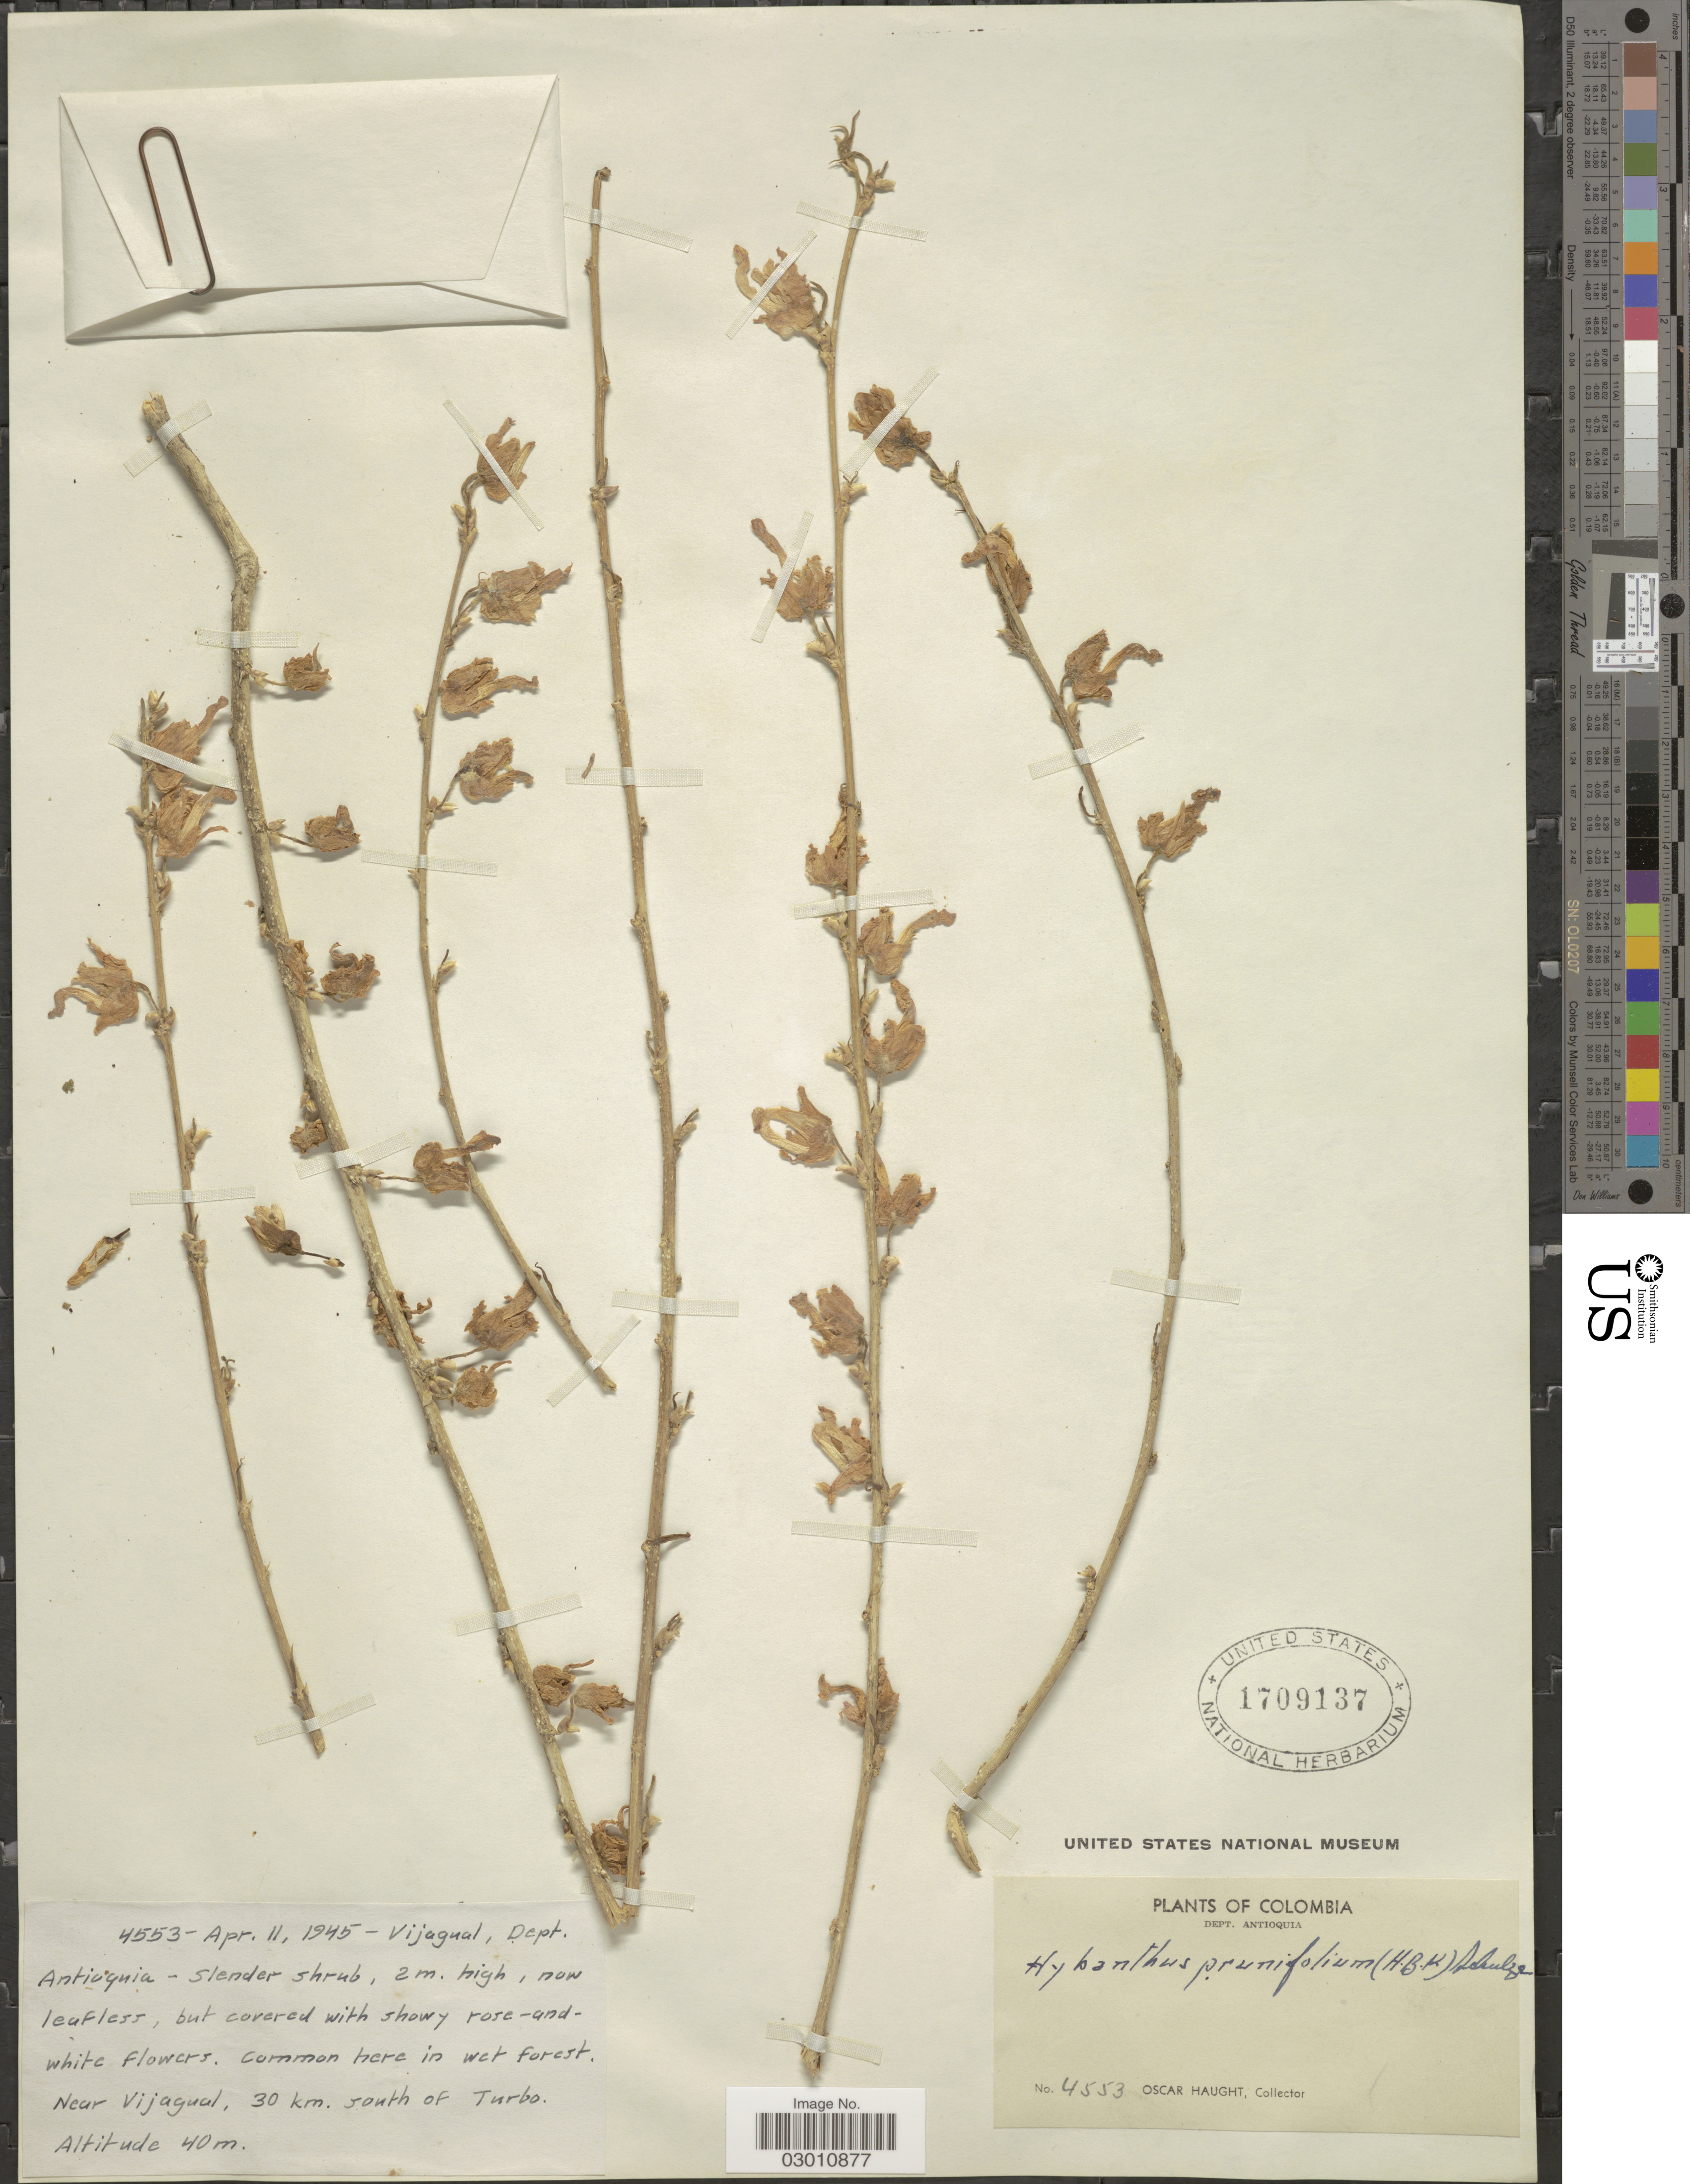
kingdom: Plantae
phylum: Tracheophyta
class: Magnoliopsida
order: Malpighiales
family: Violaceae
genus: Pombalia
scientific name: Pombalia prunifolia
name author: (Humb. & Bonpl. ex Willd.) Paula-Souza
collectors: O. Haught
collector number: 4553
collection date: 1945-04-11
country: Colombia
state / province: Antioquia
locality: Vijagual, Dept. Antioquia. Near Vijagual, 30 km. south of Turbo.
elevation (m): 40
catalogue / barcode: US 1709137